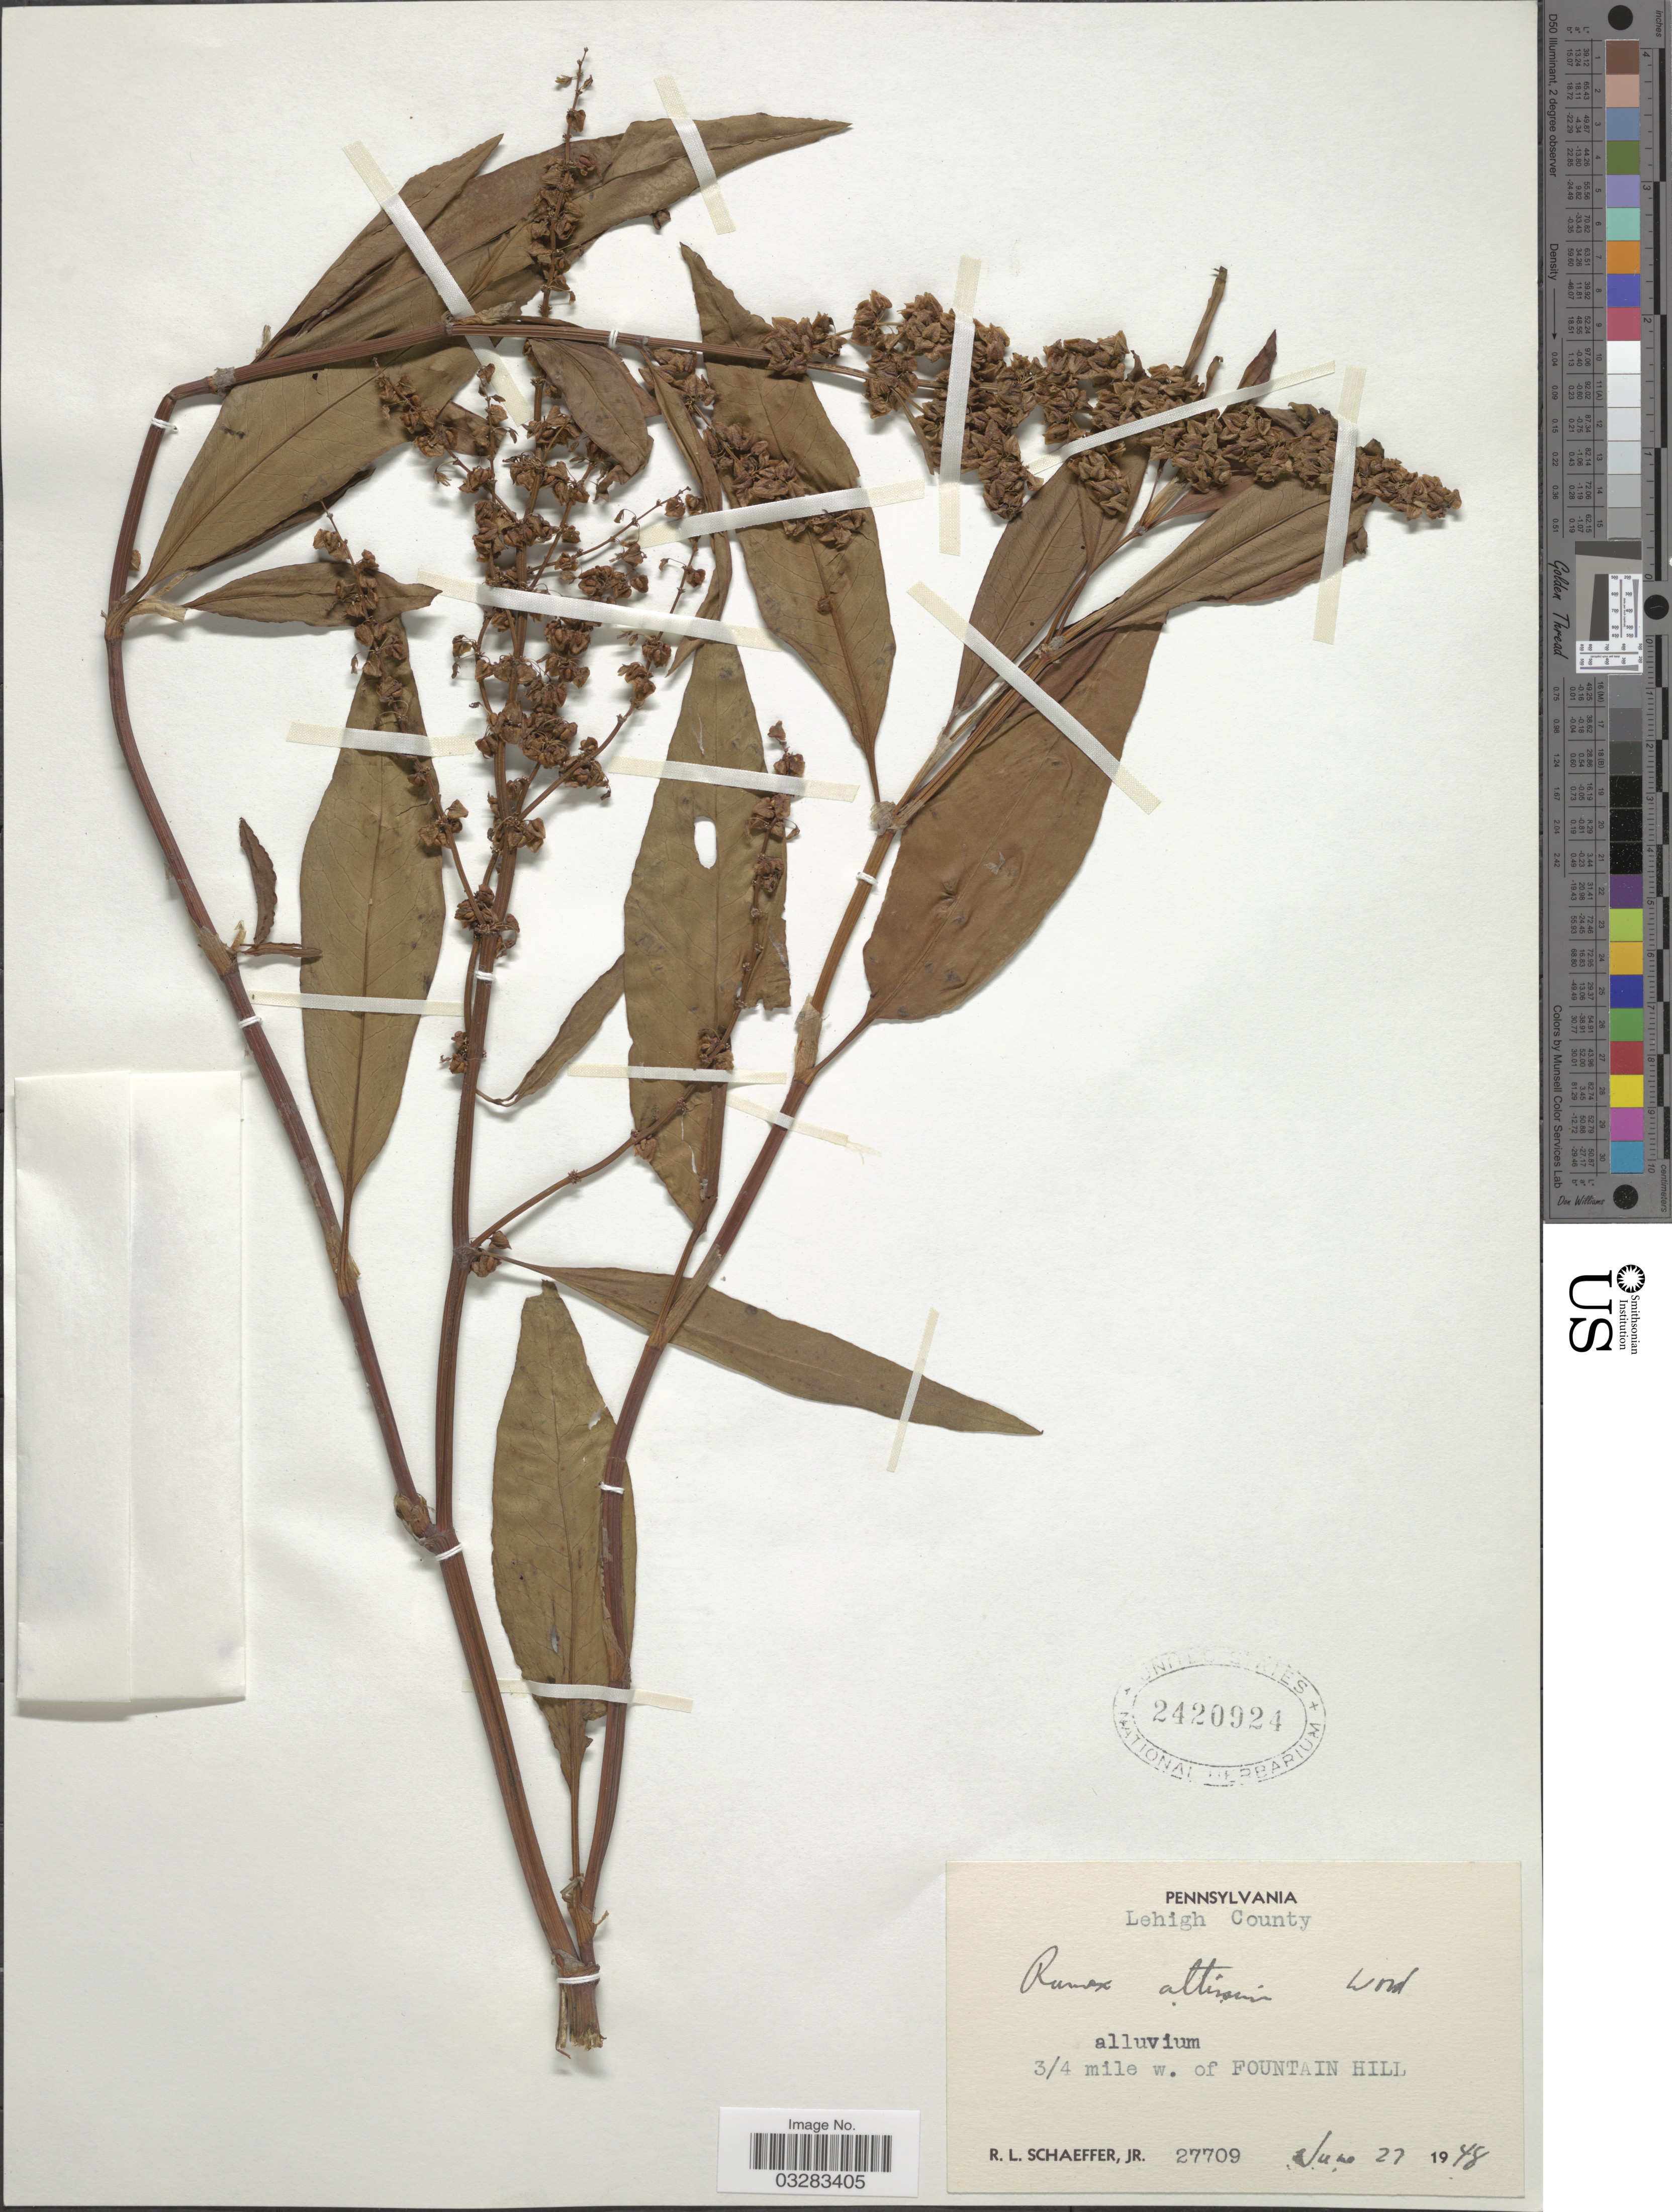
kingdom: Plantae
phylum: Tracheophyta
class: Magnoliopsida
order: Caryophyllales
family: Polygonaceae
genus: Rumex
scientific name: Rumex altissimus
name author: Alph. Wood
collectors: R. L. Schaeffer Jr.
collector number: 27709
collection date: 1948-06-27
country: United States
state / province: Pennsylvania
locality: Lehigh County. alluvium. ¾ mile w. of Fountain Hill.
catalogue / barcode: US 2420924